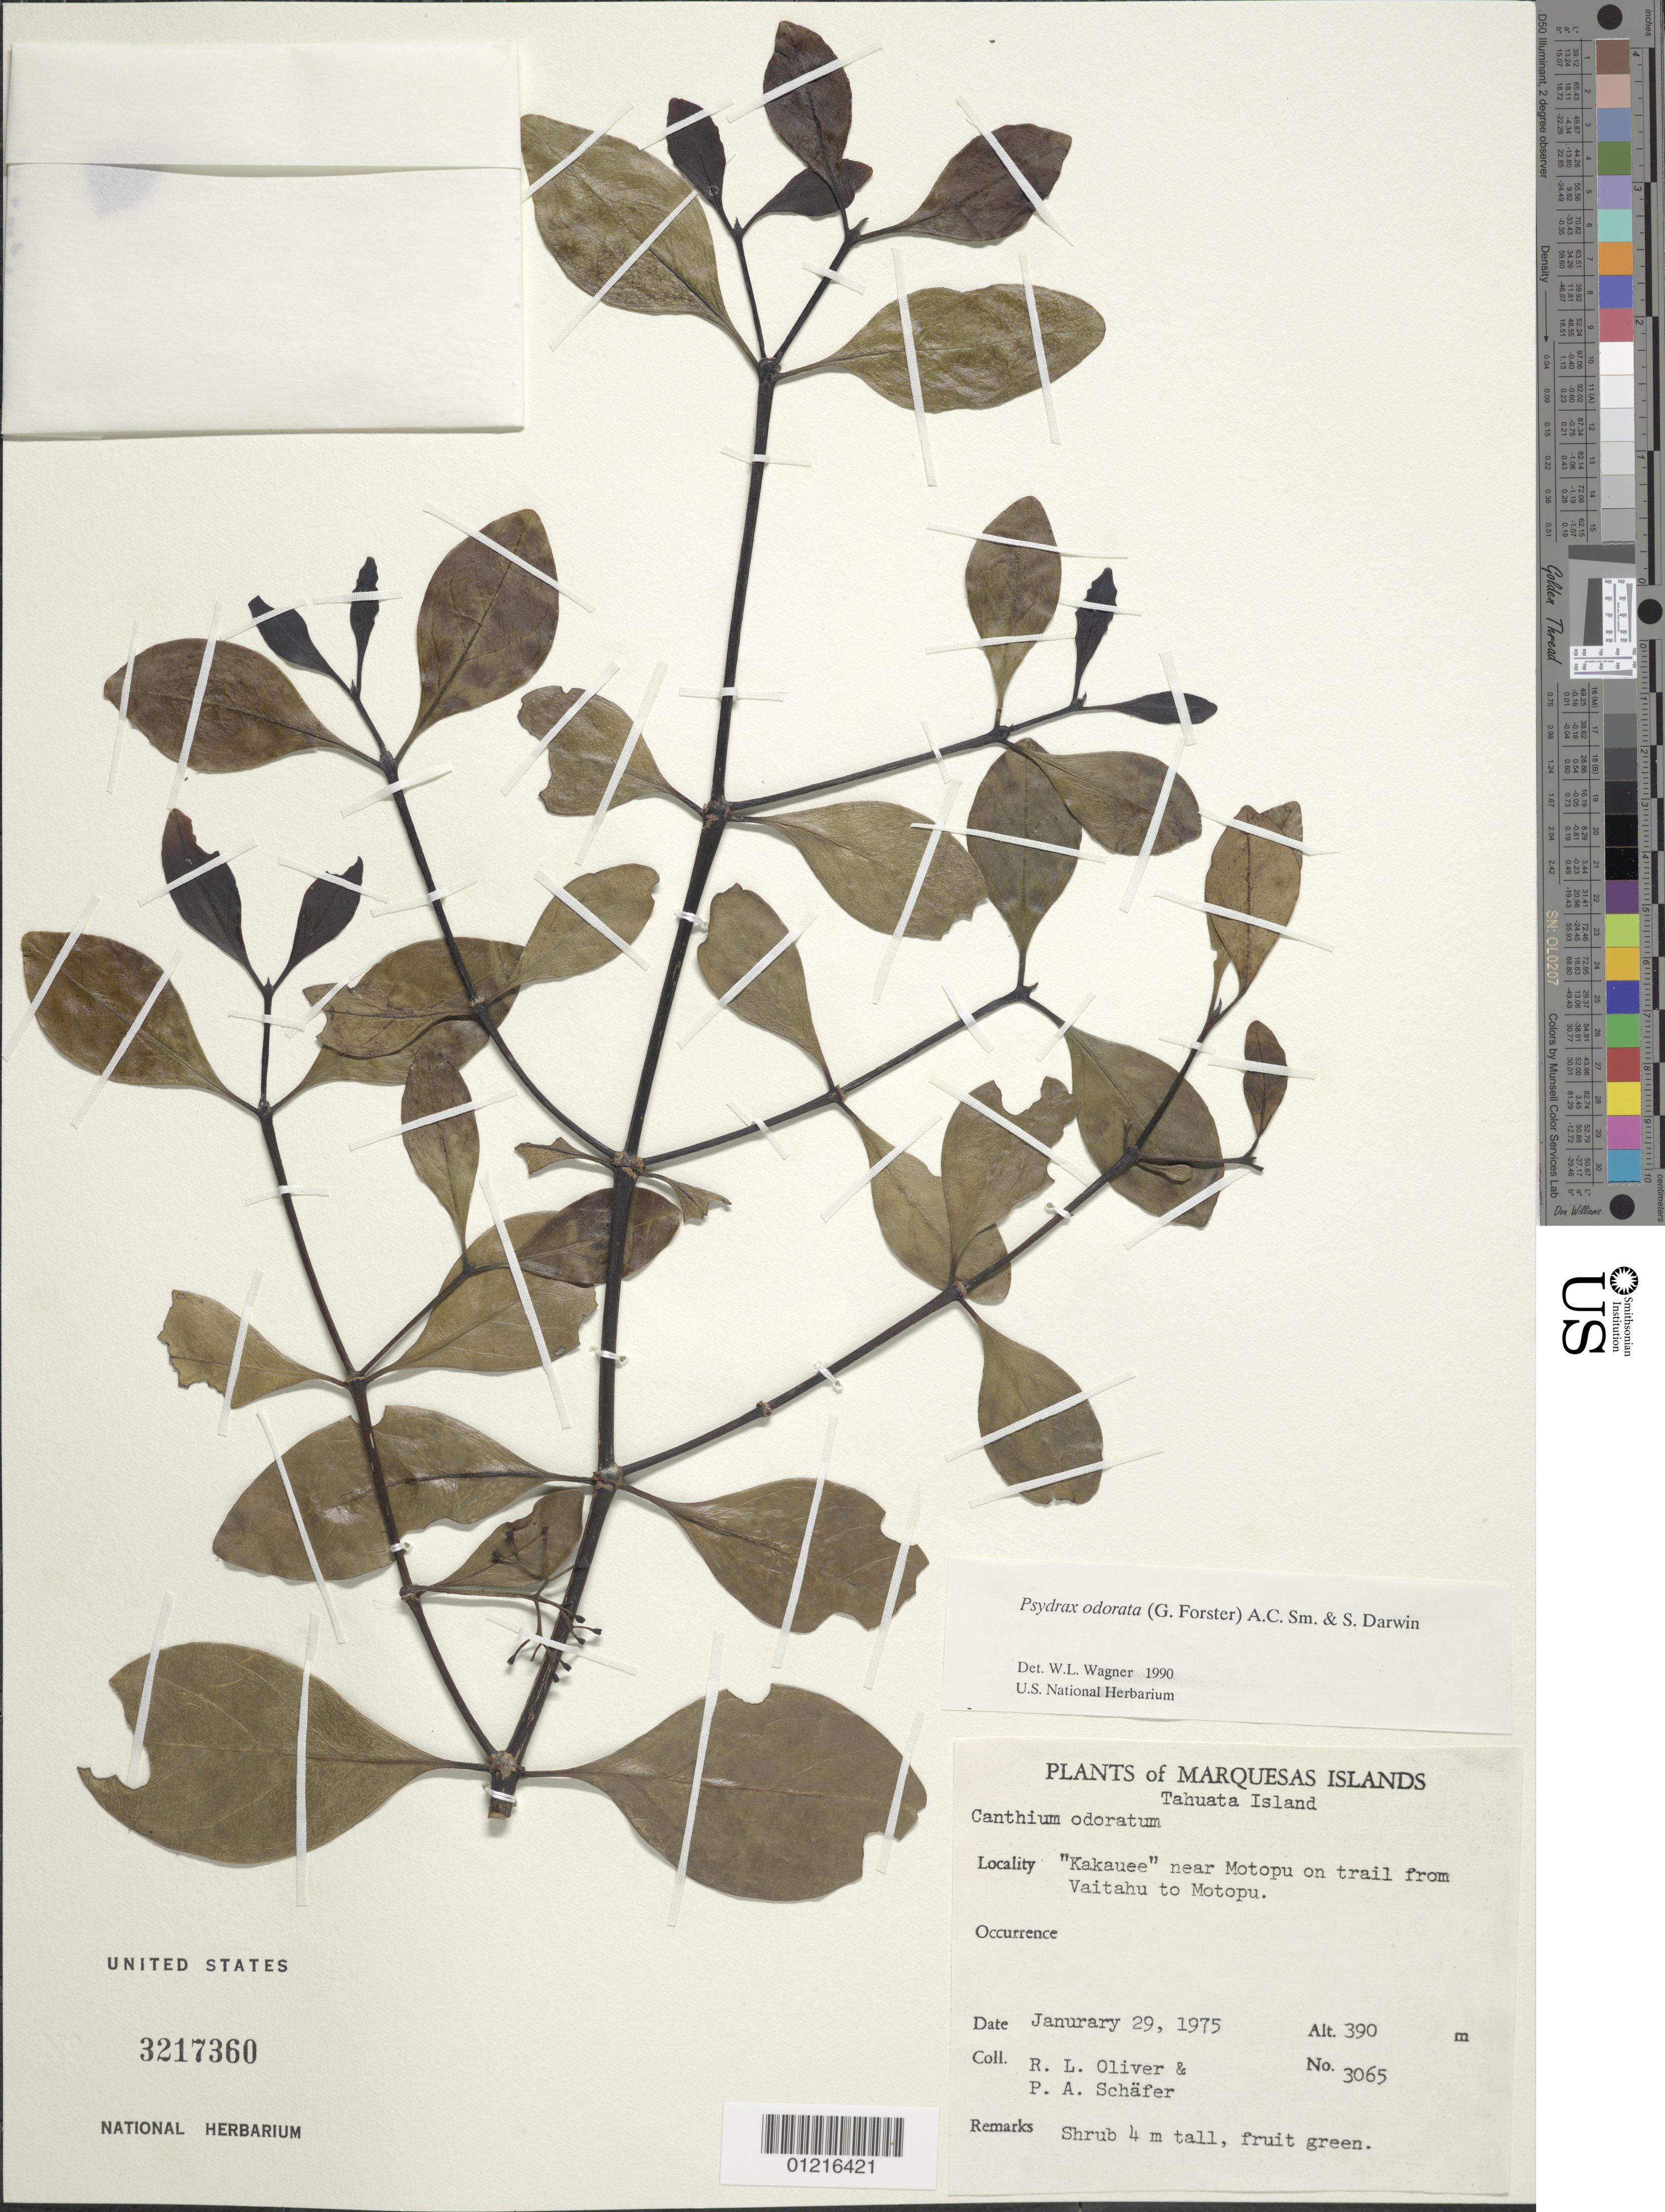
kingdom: Plantae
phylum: Tracheophyta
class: Magnoliopsida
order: Gentianales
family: Rubiaceae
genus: Psydrax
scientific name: Psydrax odorata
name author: (G. Forst.) A.C. Sm. & S.P. Darwin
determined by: Wagner, W. L., (BOT), Smithsonian Institution - National Museum of Natural History (UNITED STATES)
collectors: R. L. Oliver & P. A. Schäfer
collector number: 3065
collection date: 1975-01-29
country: French Polynesia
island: Tahuata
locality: "Kakauee" near Motopu on trail from Vaitahu to Motopu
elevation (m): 390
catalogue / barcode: US 3217360